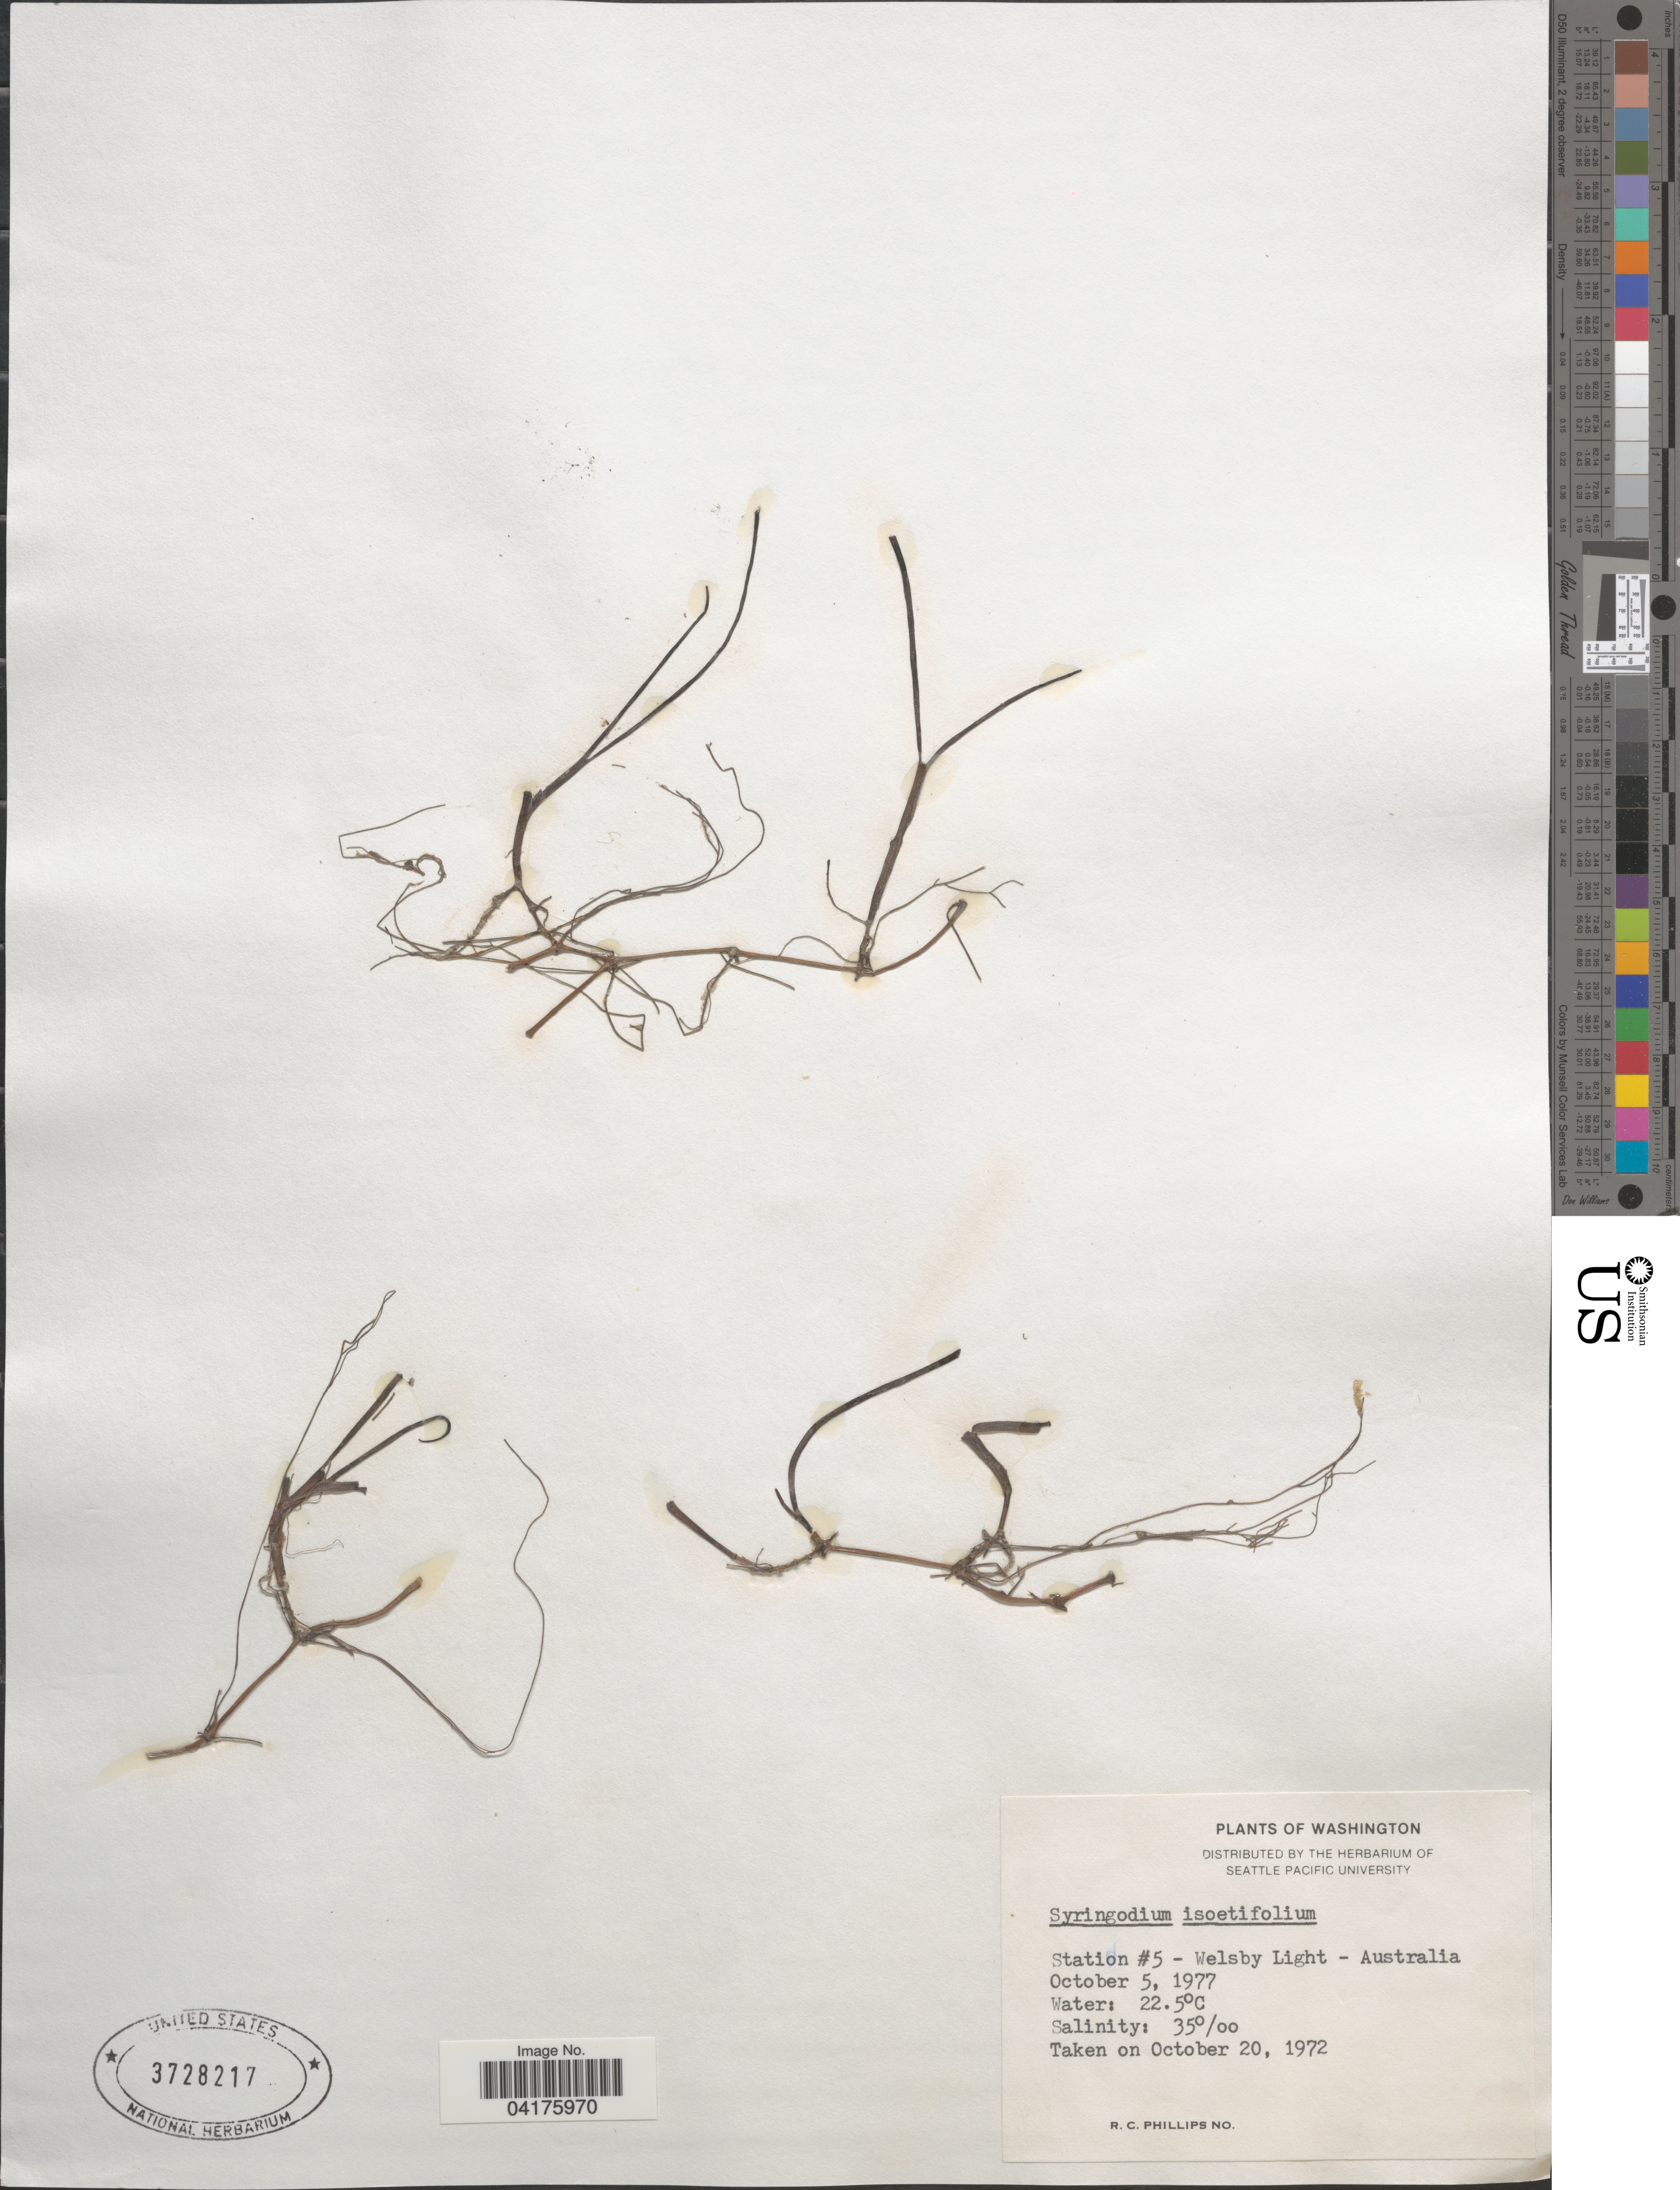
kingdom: Plantae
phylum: Tracheophyta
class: Liliopsida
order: Alismatales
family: Cymodoceaceae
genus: Syringodium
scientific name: Syringodium isoetifolium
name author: (Asch.) Dandy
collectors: R. C. Phillips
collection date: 1977-10-05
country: Australia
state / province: Queensland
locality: Station #5 - Welsby Light.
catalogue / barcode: US 3728217